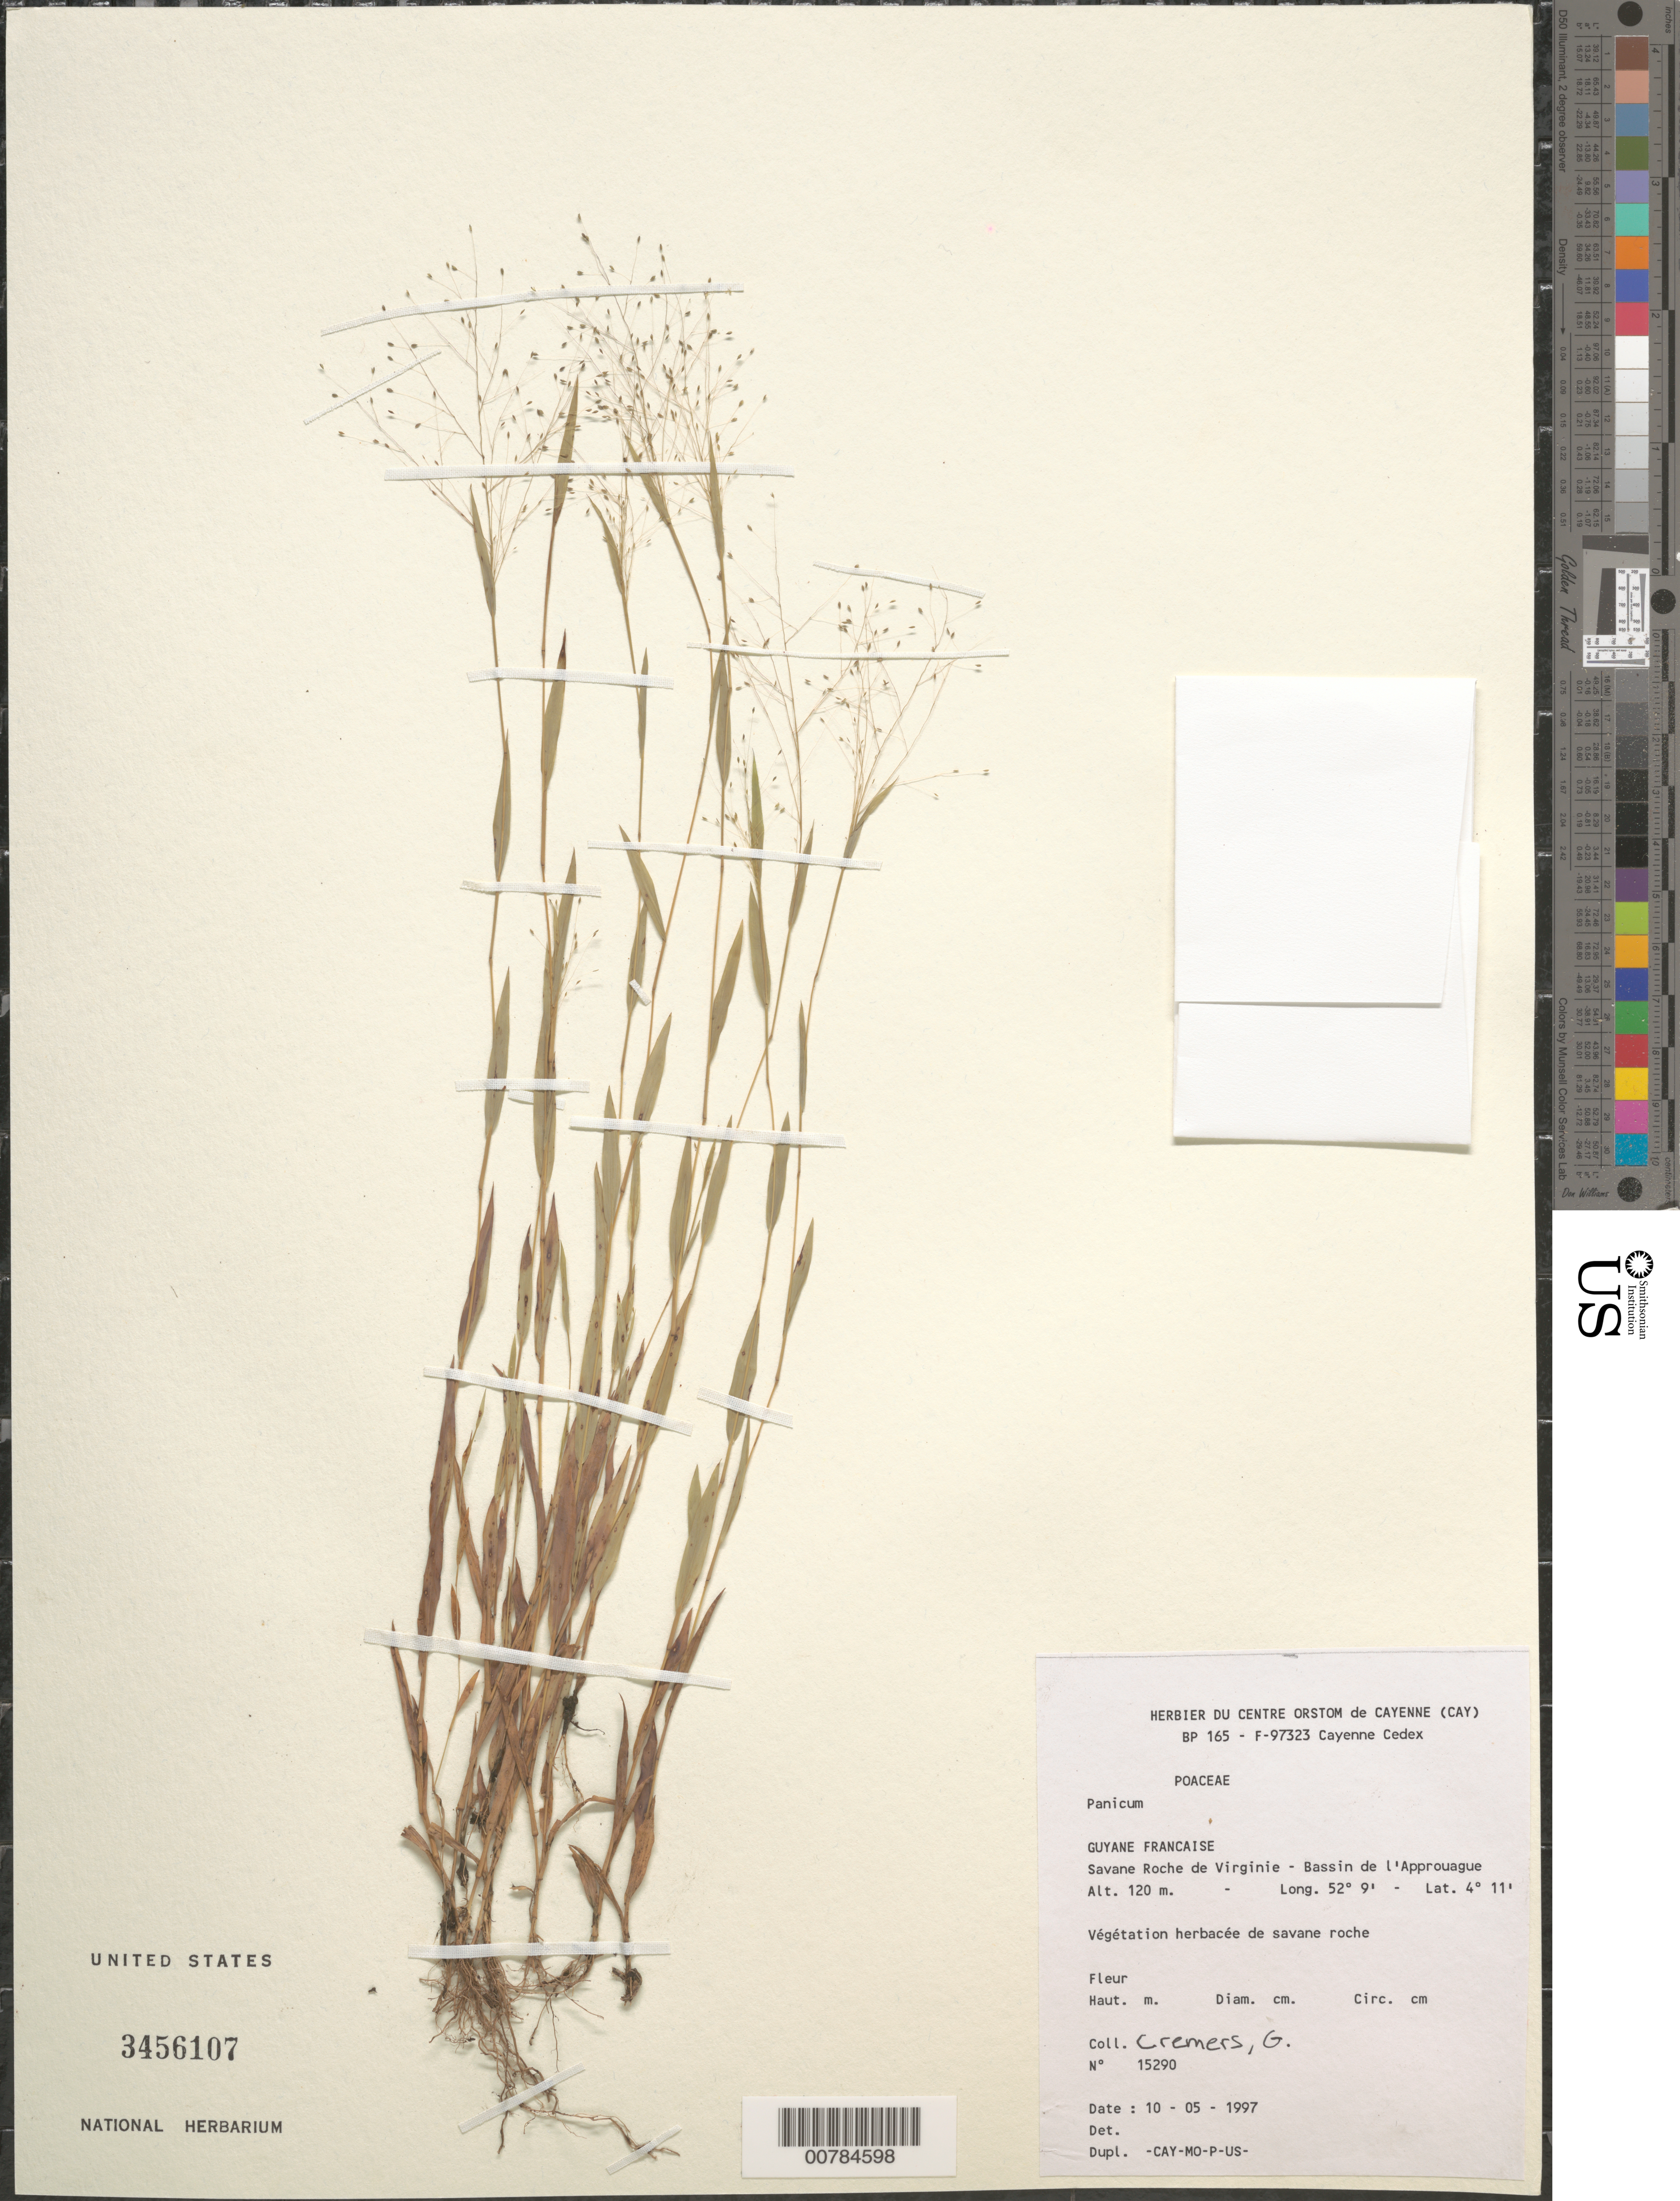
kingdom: Plantae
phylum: Tracheophyta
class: Liliopsida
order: Poales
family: Poaceae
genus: Panicum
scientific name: Panicum sp.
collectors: G. Cremers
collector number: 15290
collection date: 1997-05-10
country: French Guiana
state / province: Cayenne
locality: Guayane Francaise. Savane Roche de Virginie- Bassin de l'Approuague.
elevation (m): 120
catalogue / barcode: US 3456107